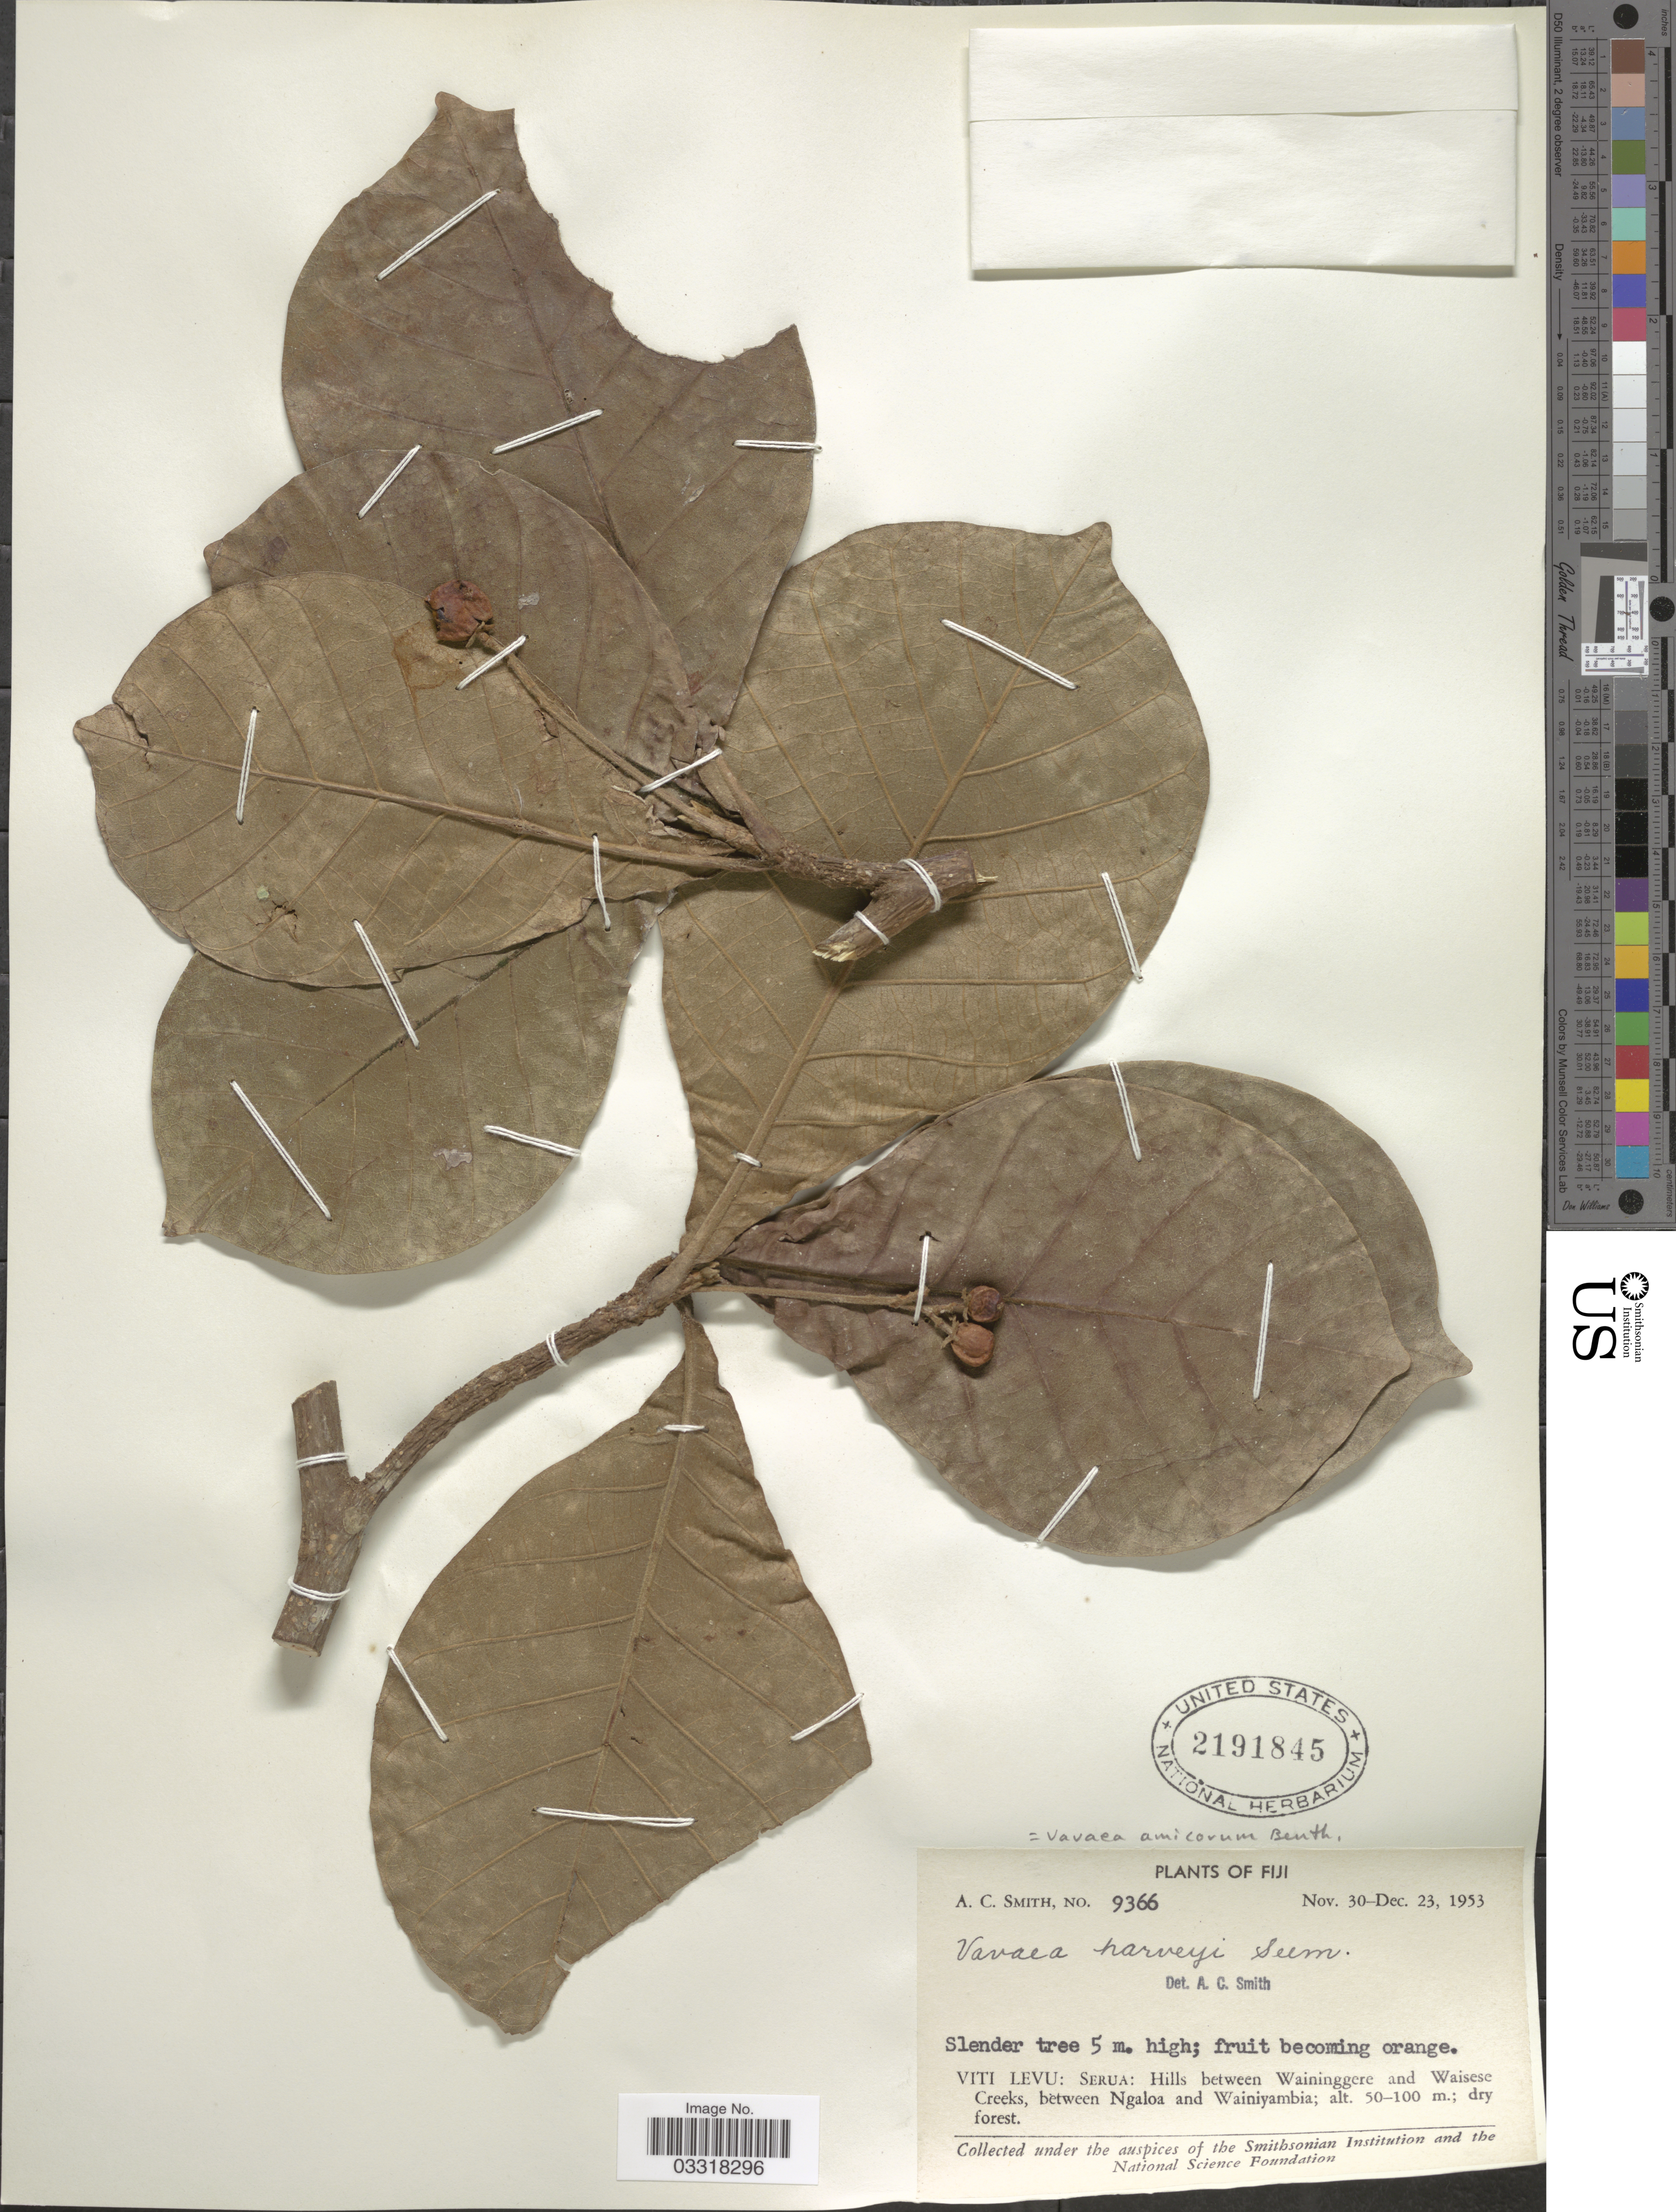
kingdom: Plantae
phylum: Tracheophyta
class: Magnoliopsida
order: Sapindales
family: Meliaceae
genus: Vavaea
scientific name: Vavaea amicorum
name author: Benth.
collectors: A. C. Smith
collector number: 9366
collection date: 1953-11-30/1953-12-23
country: Fiji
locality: Viti Levu: Serua: Hills between Waininggere and Waisese Creeks, between Ngaloa and Wainiyambia.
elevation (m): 50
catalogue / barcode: US 2191845